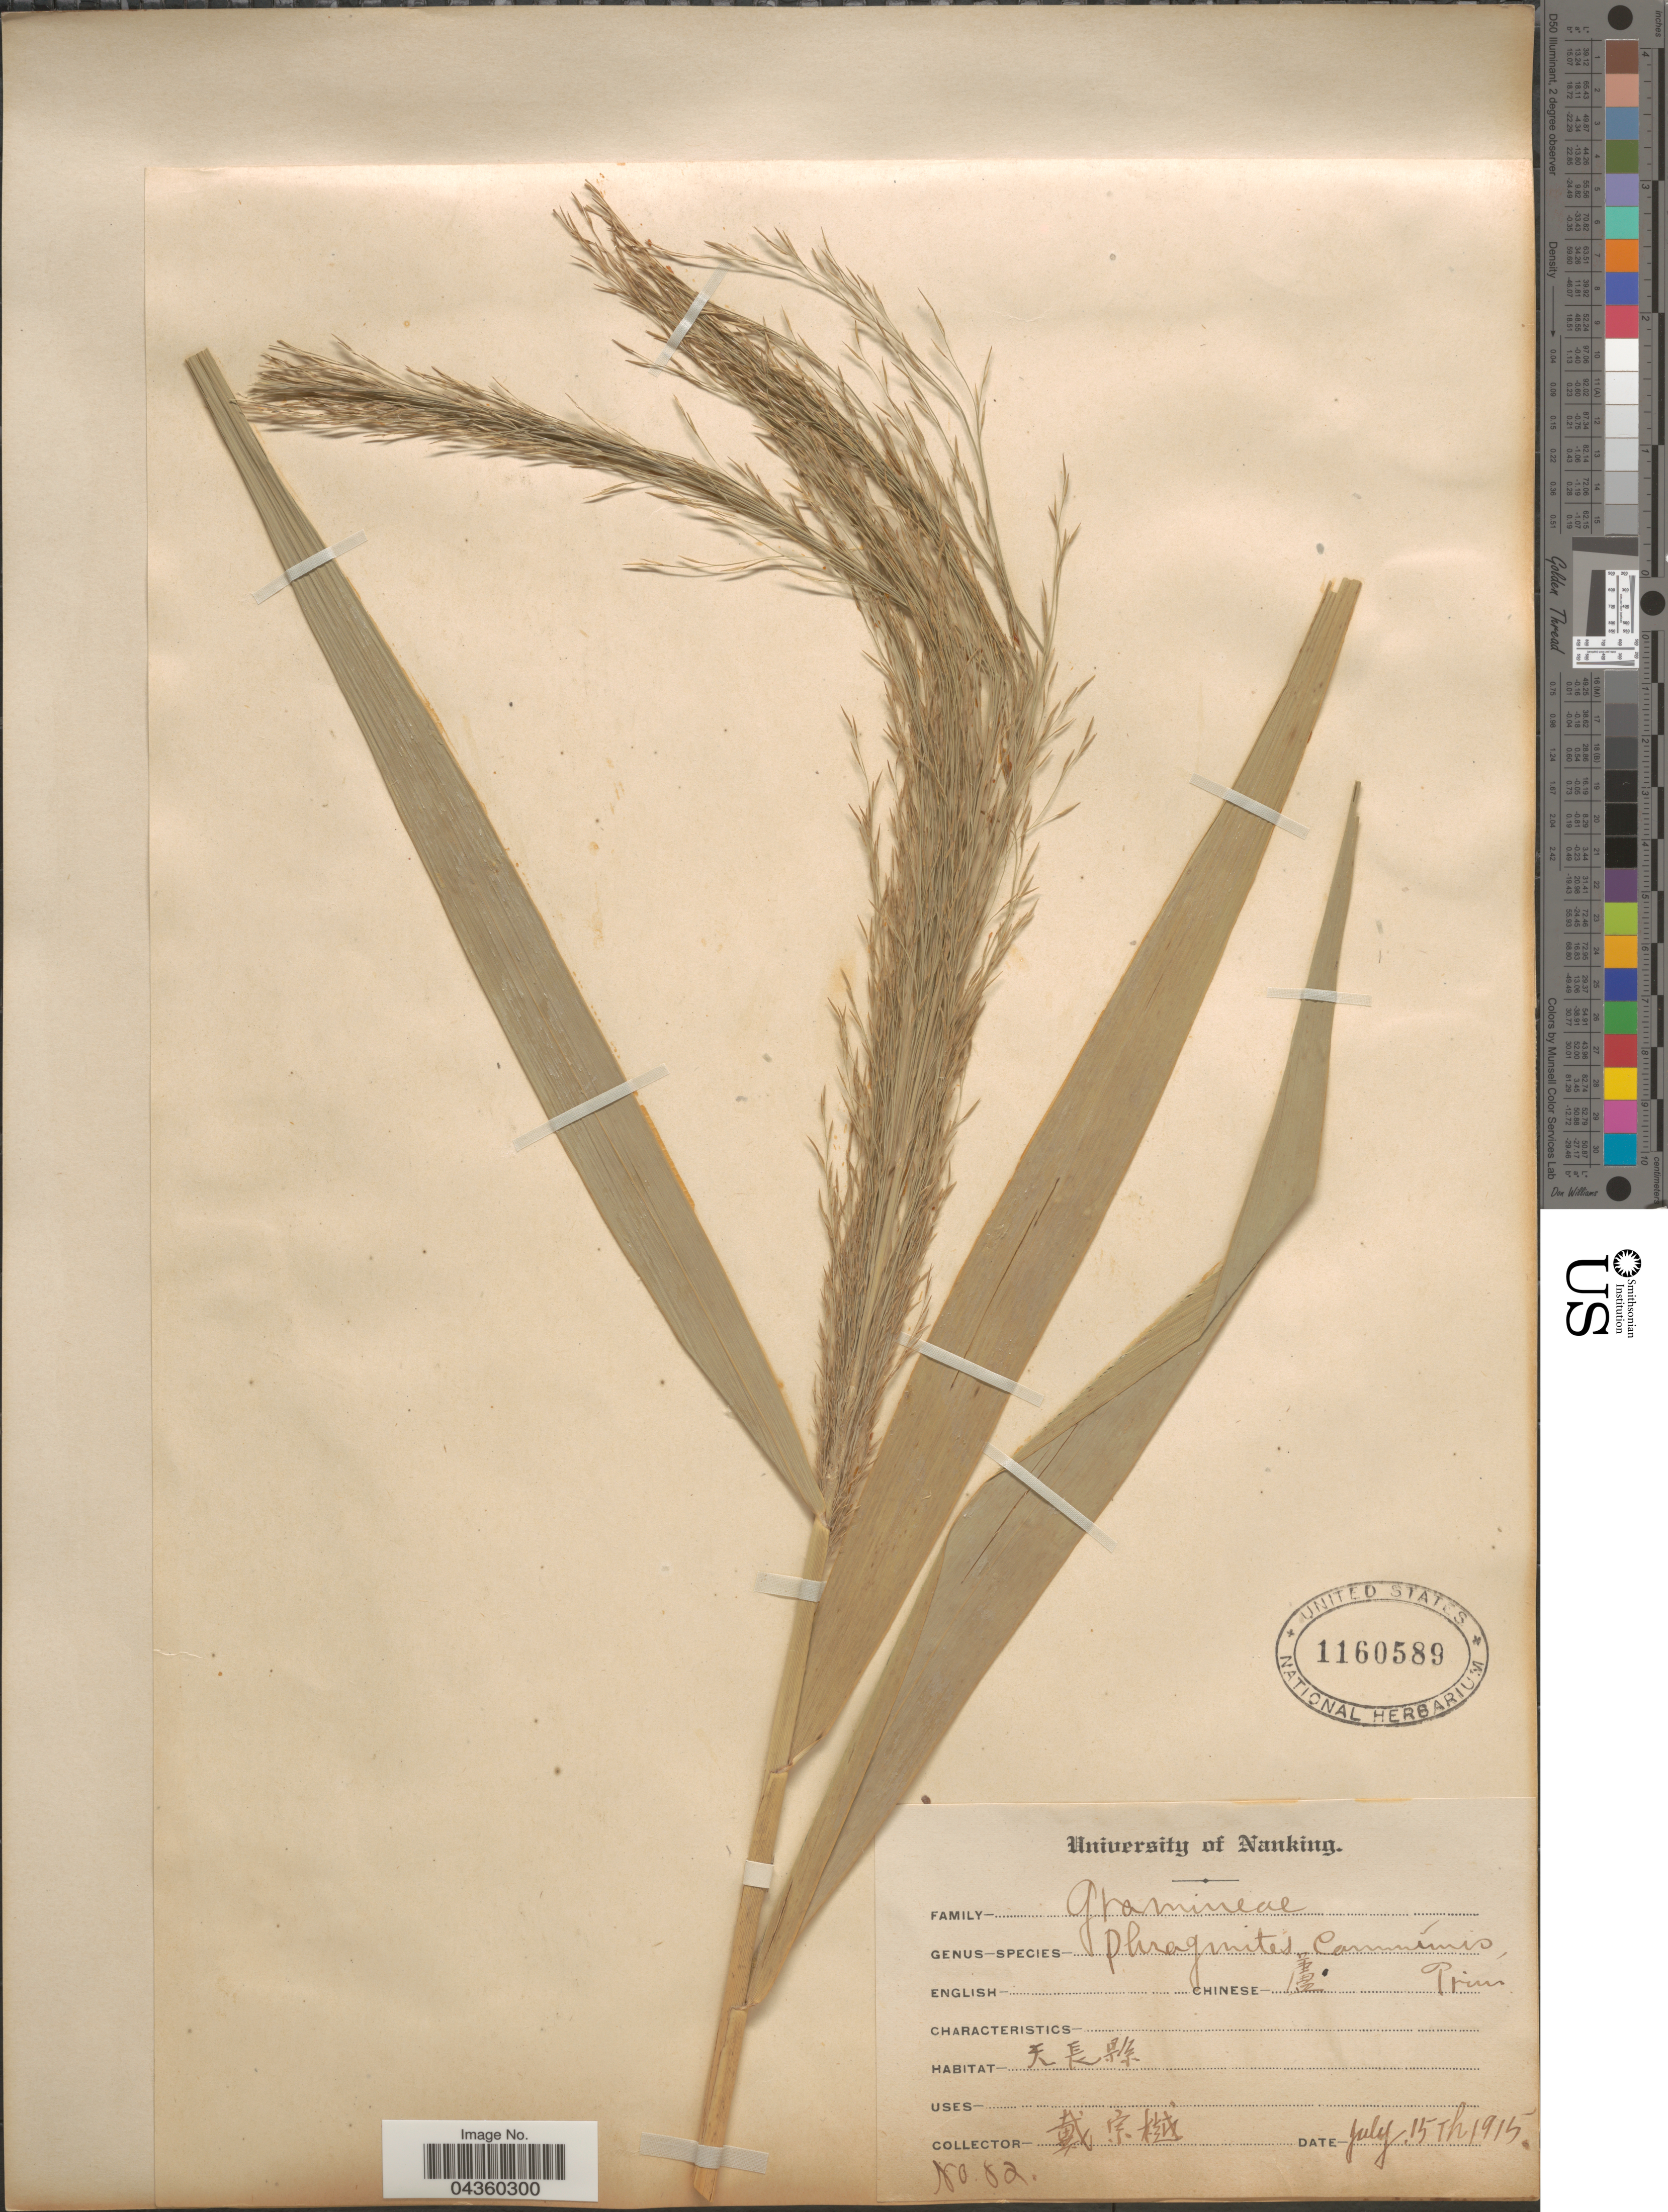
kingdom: Plantae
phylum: Tracheophyta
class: Liliopsida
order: Poales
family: Poaceae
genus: Phragmites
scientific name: Phragmites karka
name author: (Retz.) Trin. ex Steud.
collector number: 82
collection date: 1915-07-15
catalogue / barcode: US 1160589